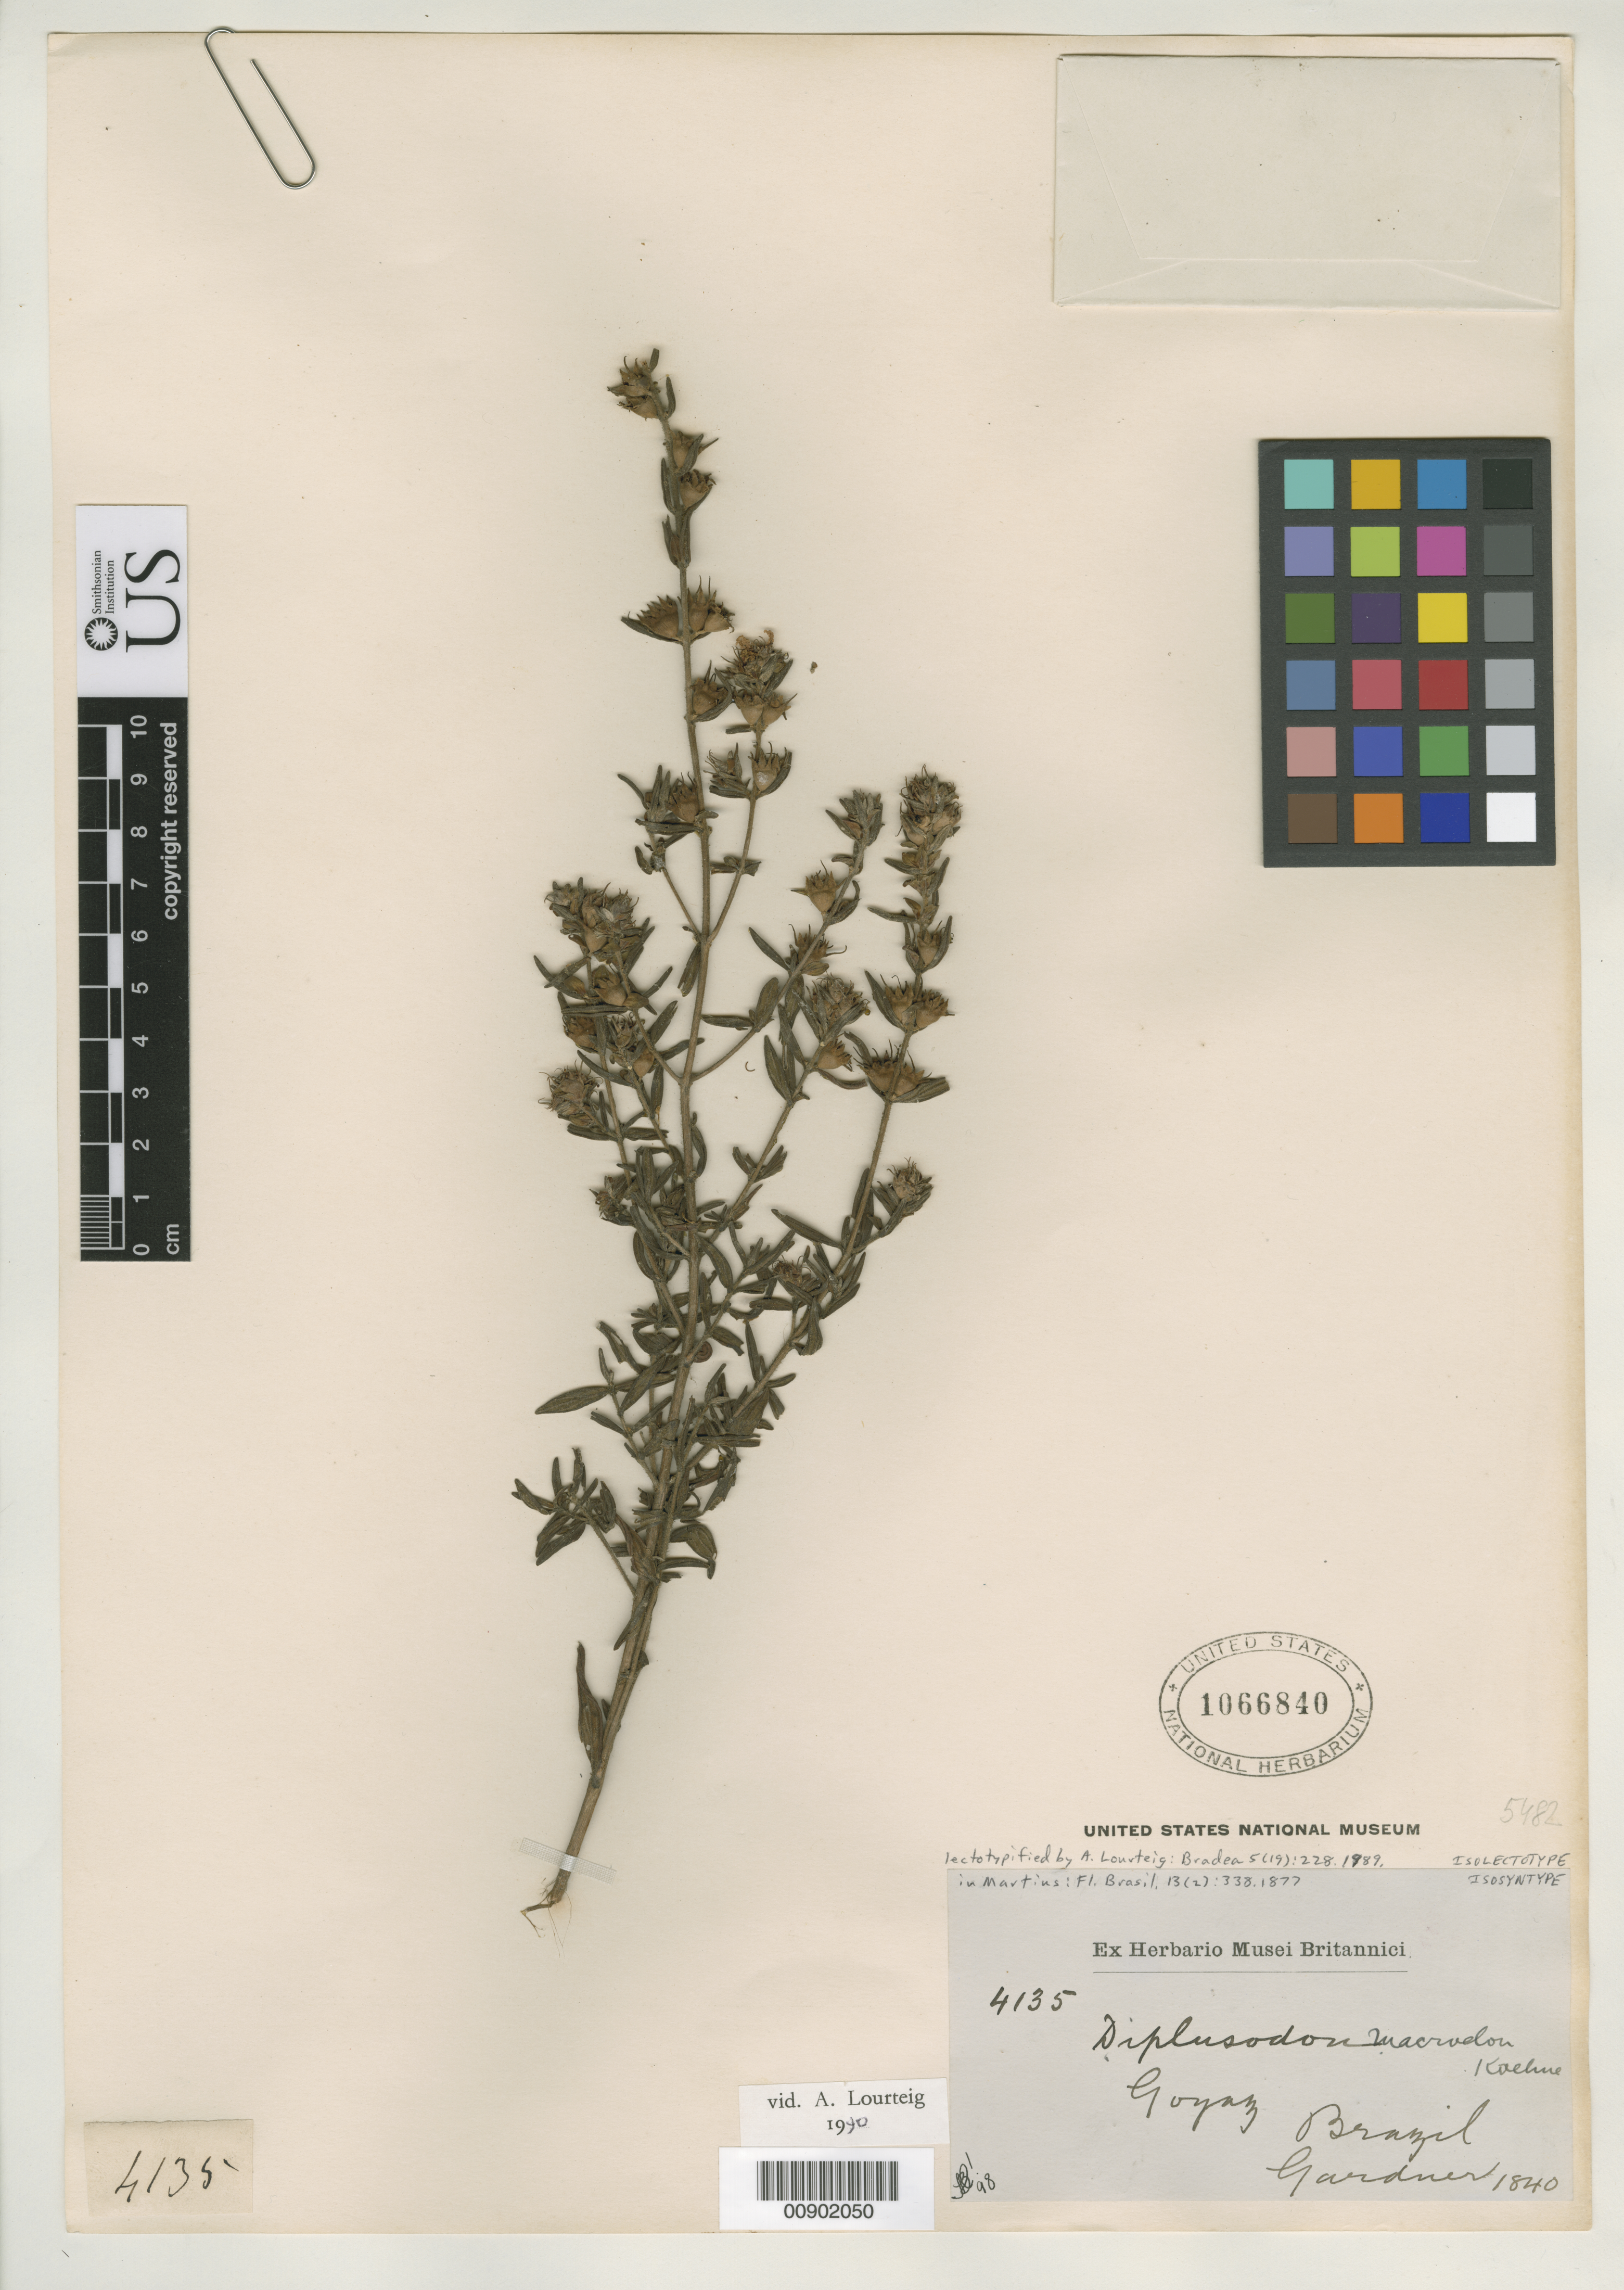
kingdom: Plantae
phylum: Tracheophyta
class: Magnoliopsida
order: Myrtales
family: Lythraceae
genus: Diplusodon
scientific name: Diplusodon macrodon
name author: Koehne in Mart.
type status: Isolectotype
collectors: G. Gardner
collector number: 4135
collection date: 1840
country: Brazil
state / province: Goiás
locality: Goyaz.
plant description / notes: Lectotype at P, cited by Lourteig as "4135a".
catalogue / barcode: US 1066840